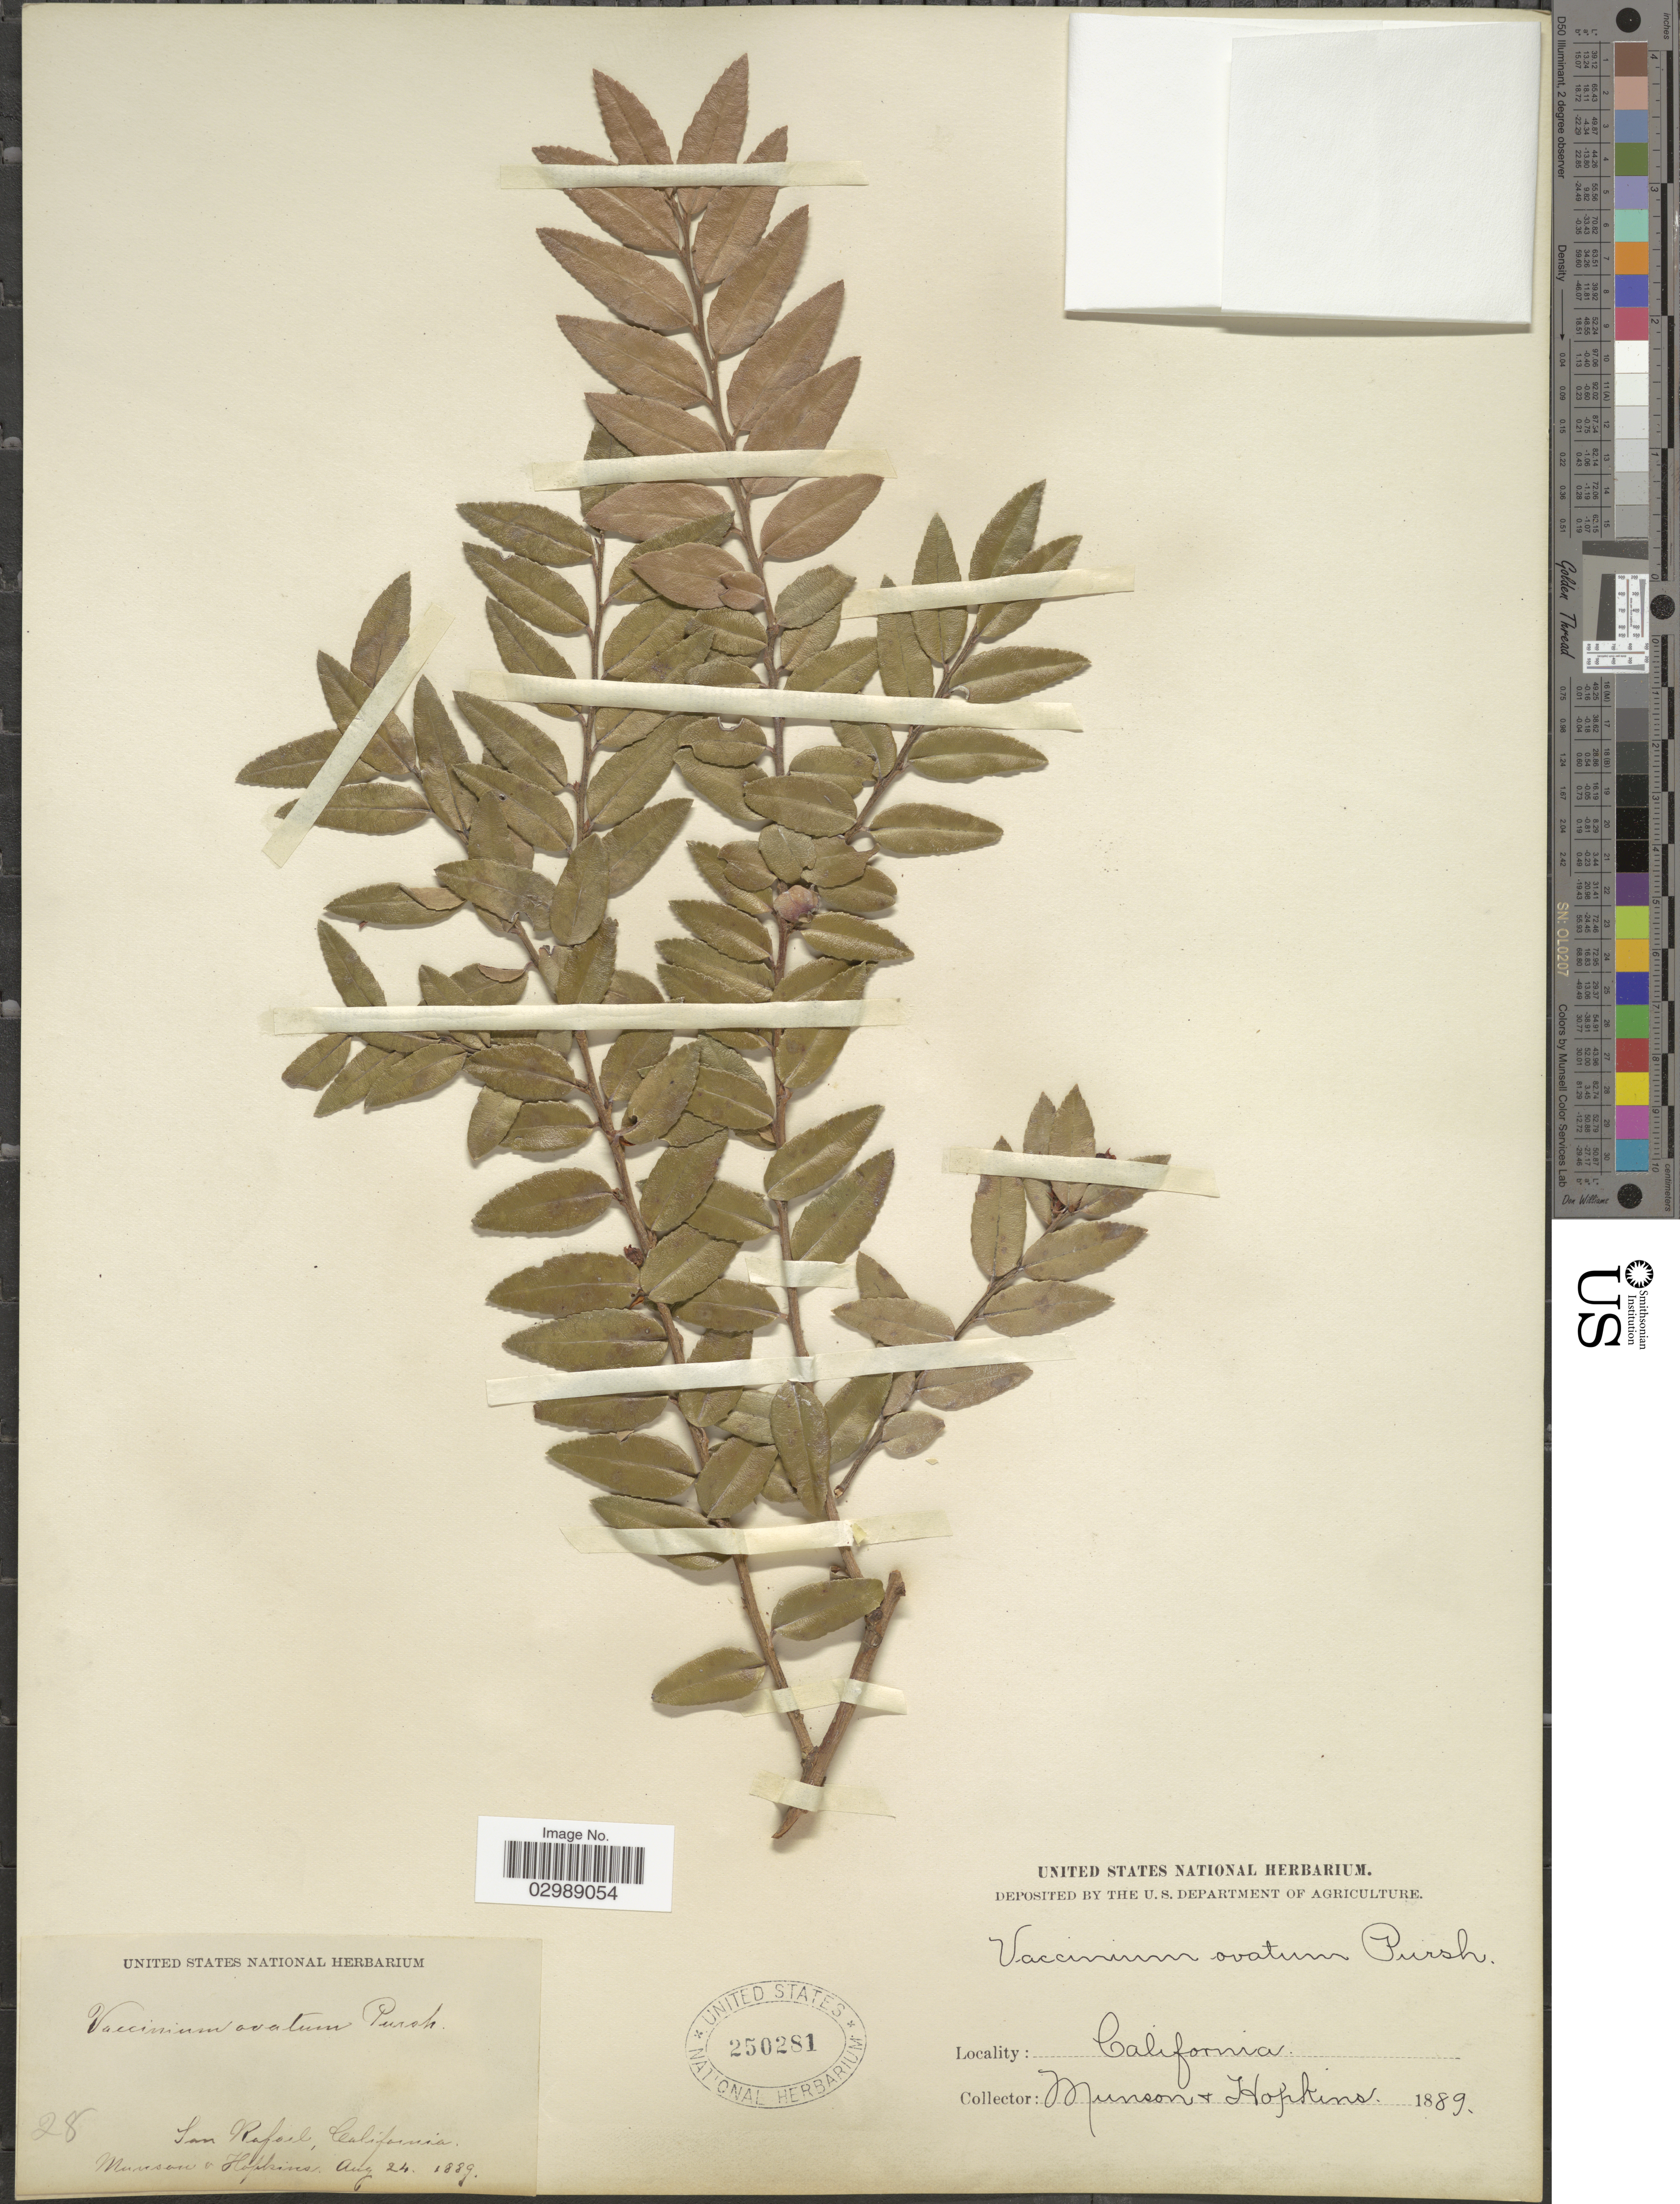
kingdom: Plantae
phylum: Tracheophyta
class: Magnoliopsida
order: Ericales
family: Ericaceae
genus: Vaccinium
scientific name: Vaccinium ovatum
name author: Pursh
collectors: -. Munson & -. Hopkins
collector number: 28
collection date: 1889-08-24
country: United States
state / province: California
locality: San Rafael.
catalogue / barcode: US 250281